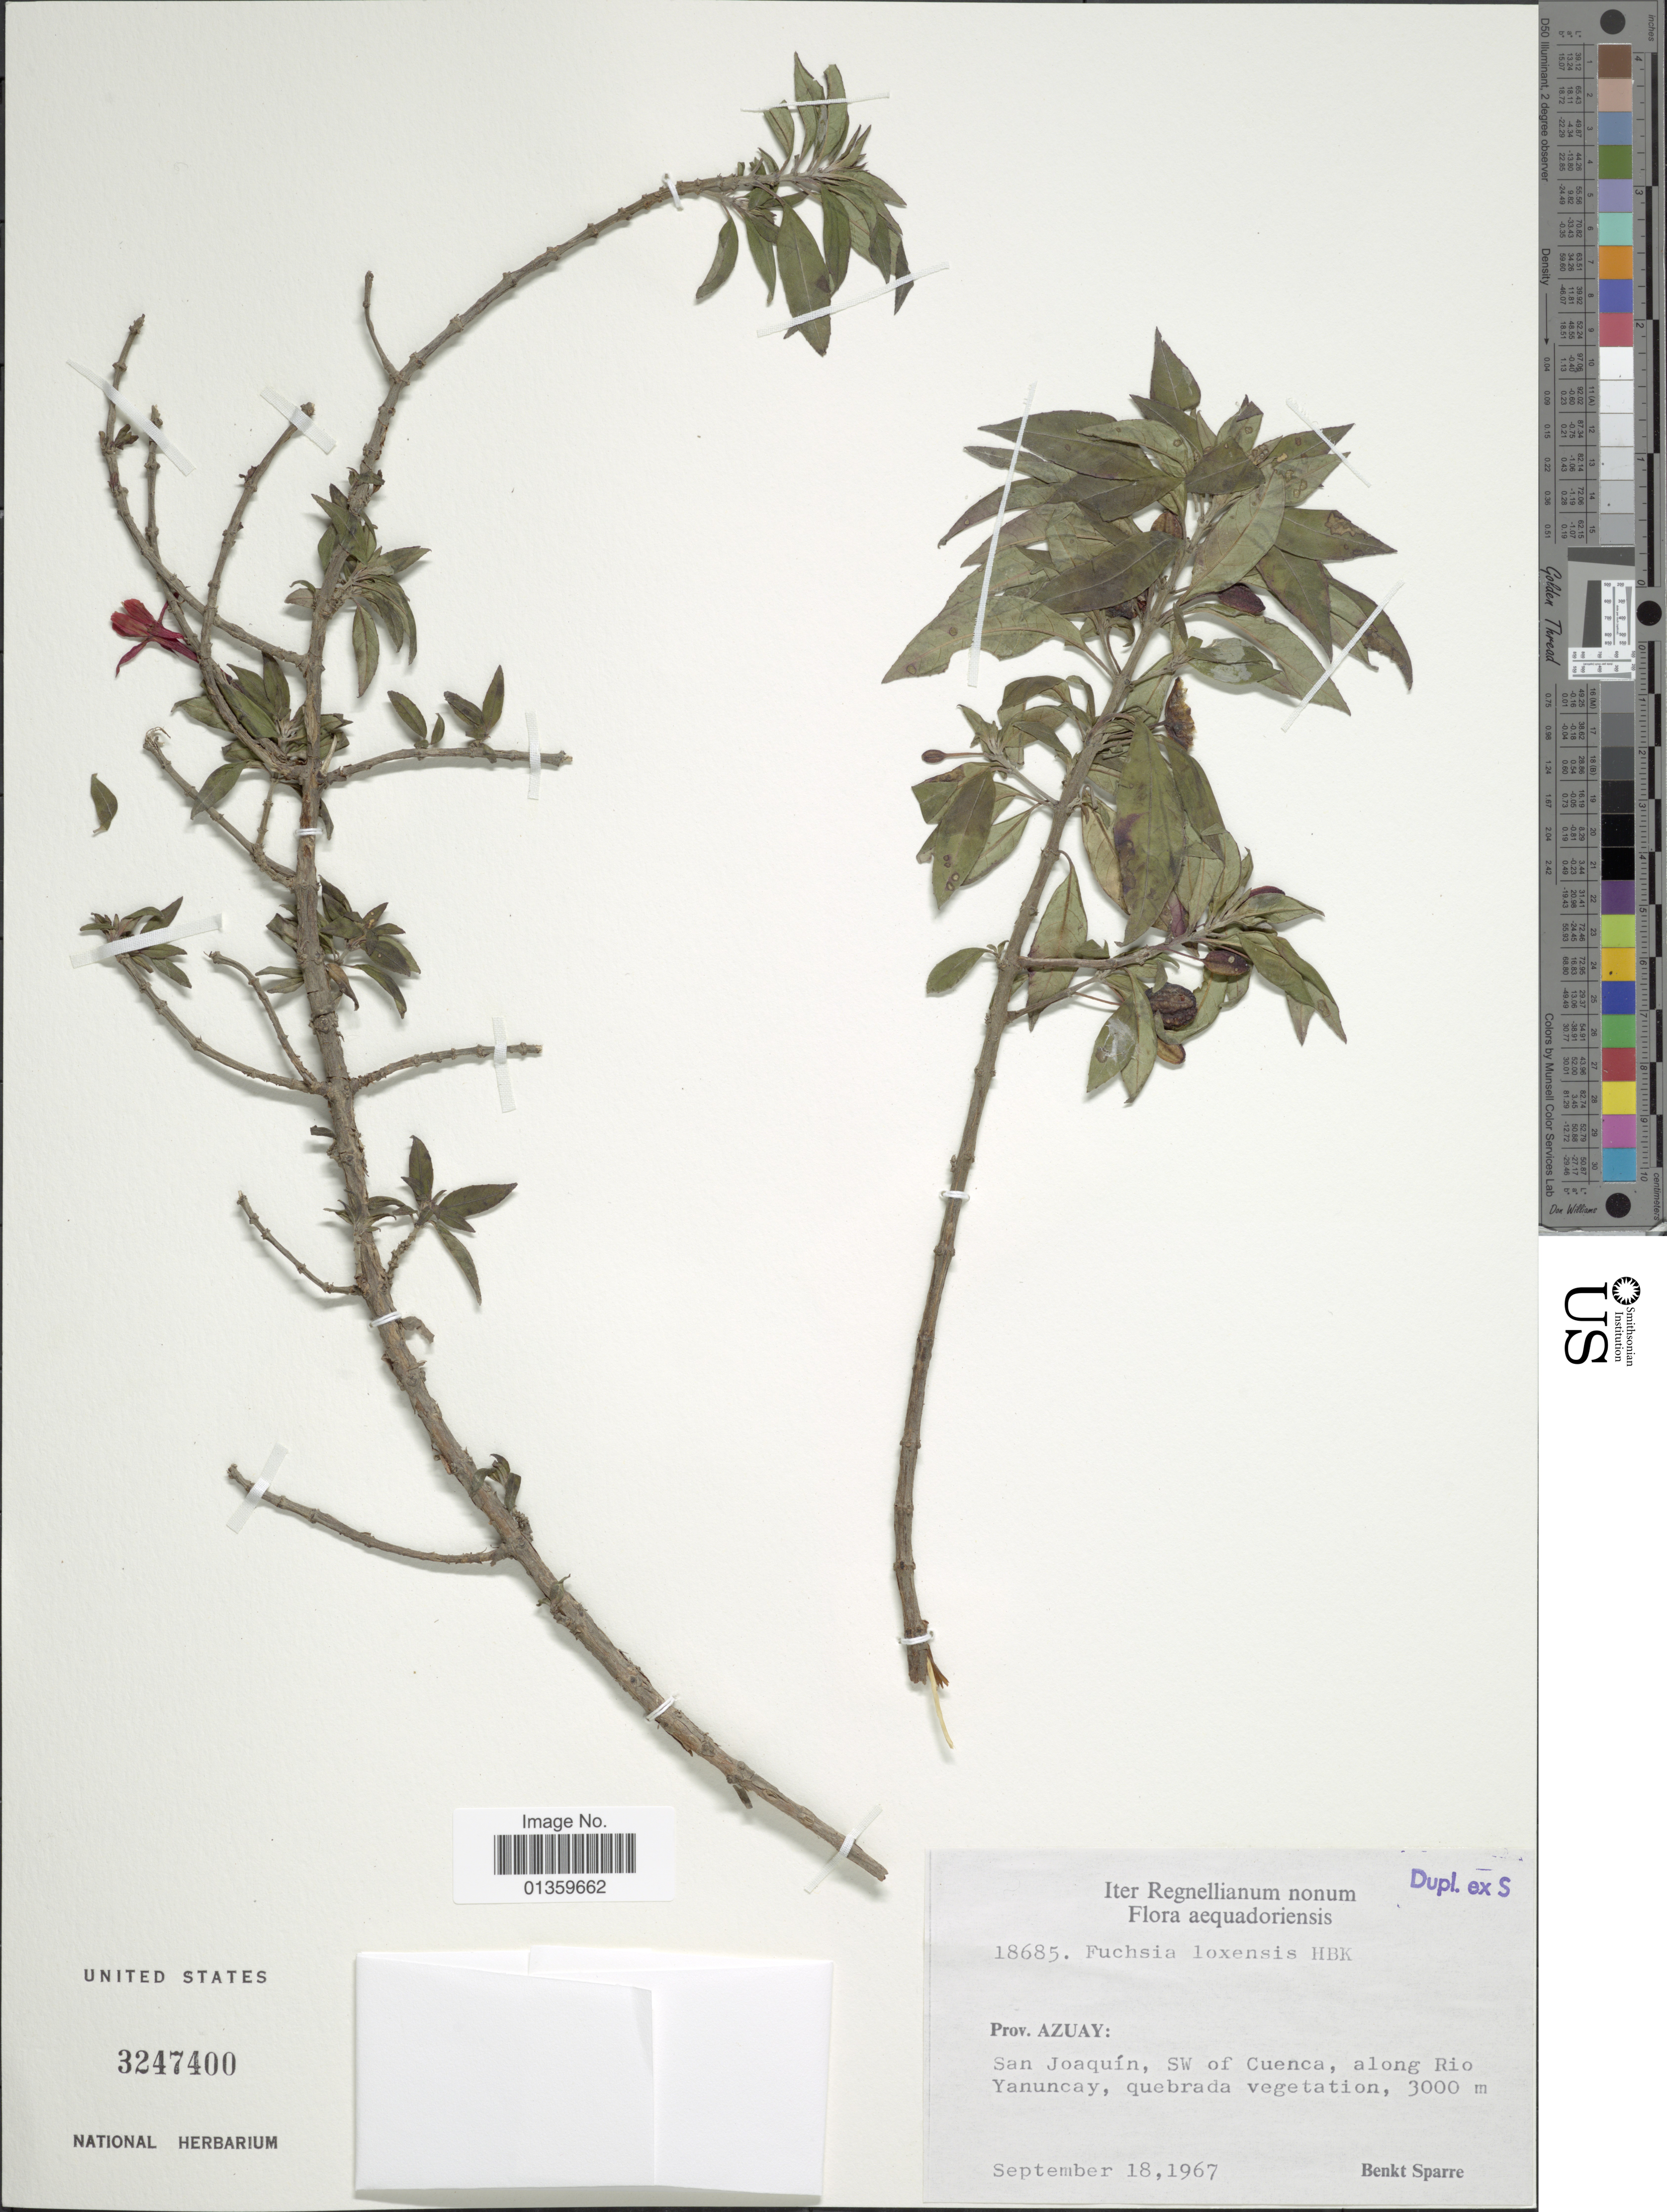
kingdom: Plantae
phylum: Tracheophyta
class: Magnoliopsida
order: Myrtales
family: Onagraceae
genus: Fuchsia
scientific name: Fuchsia loxensis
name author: Kunth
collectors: B. Sparre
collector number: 18685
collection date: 1967-09-18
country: Ecuador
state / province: Azuay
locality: San Joaquín, SW of Cuenca, along Rio Yanuncay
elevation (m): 3000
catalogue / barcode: US 3247400